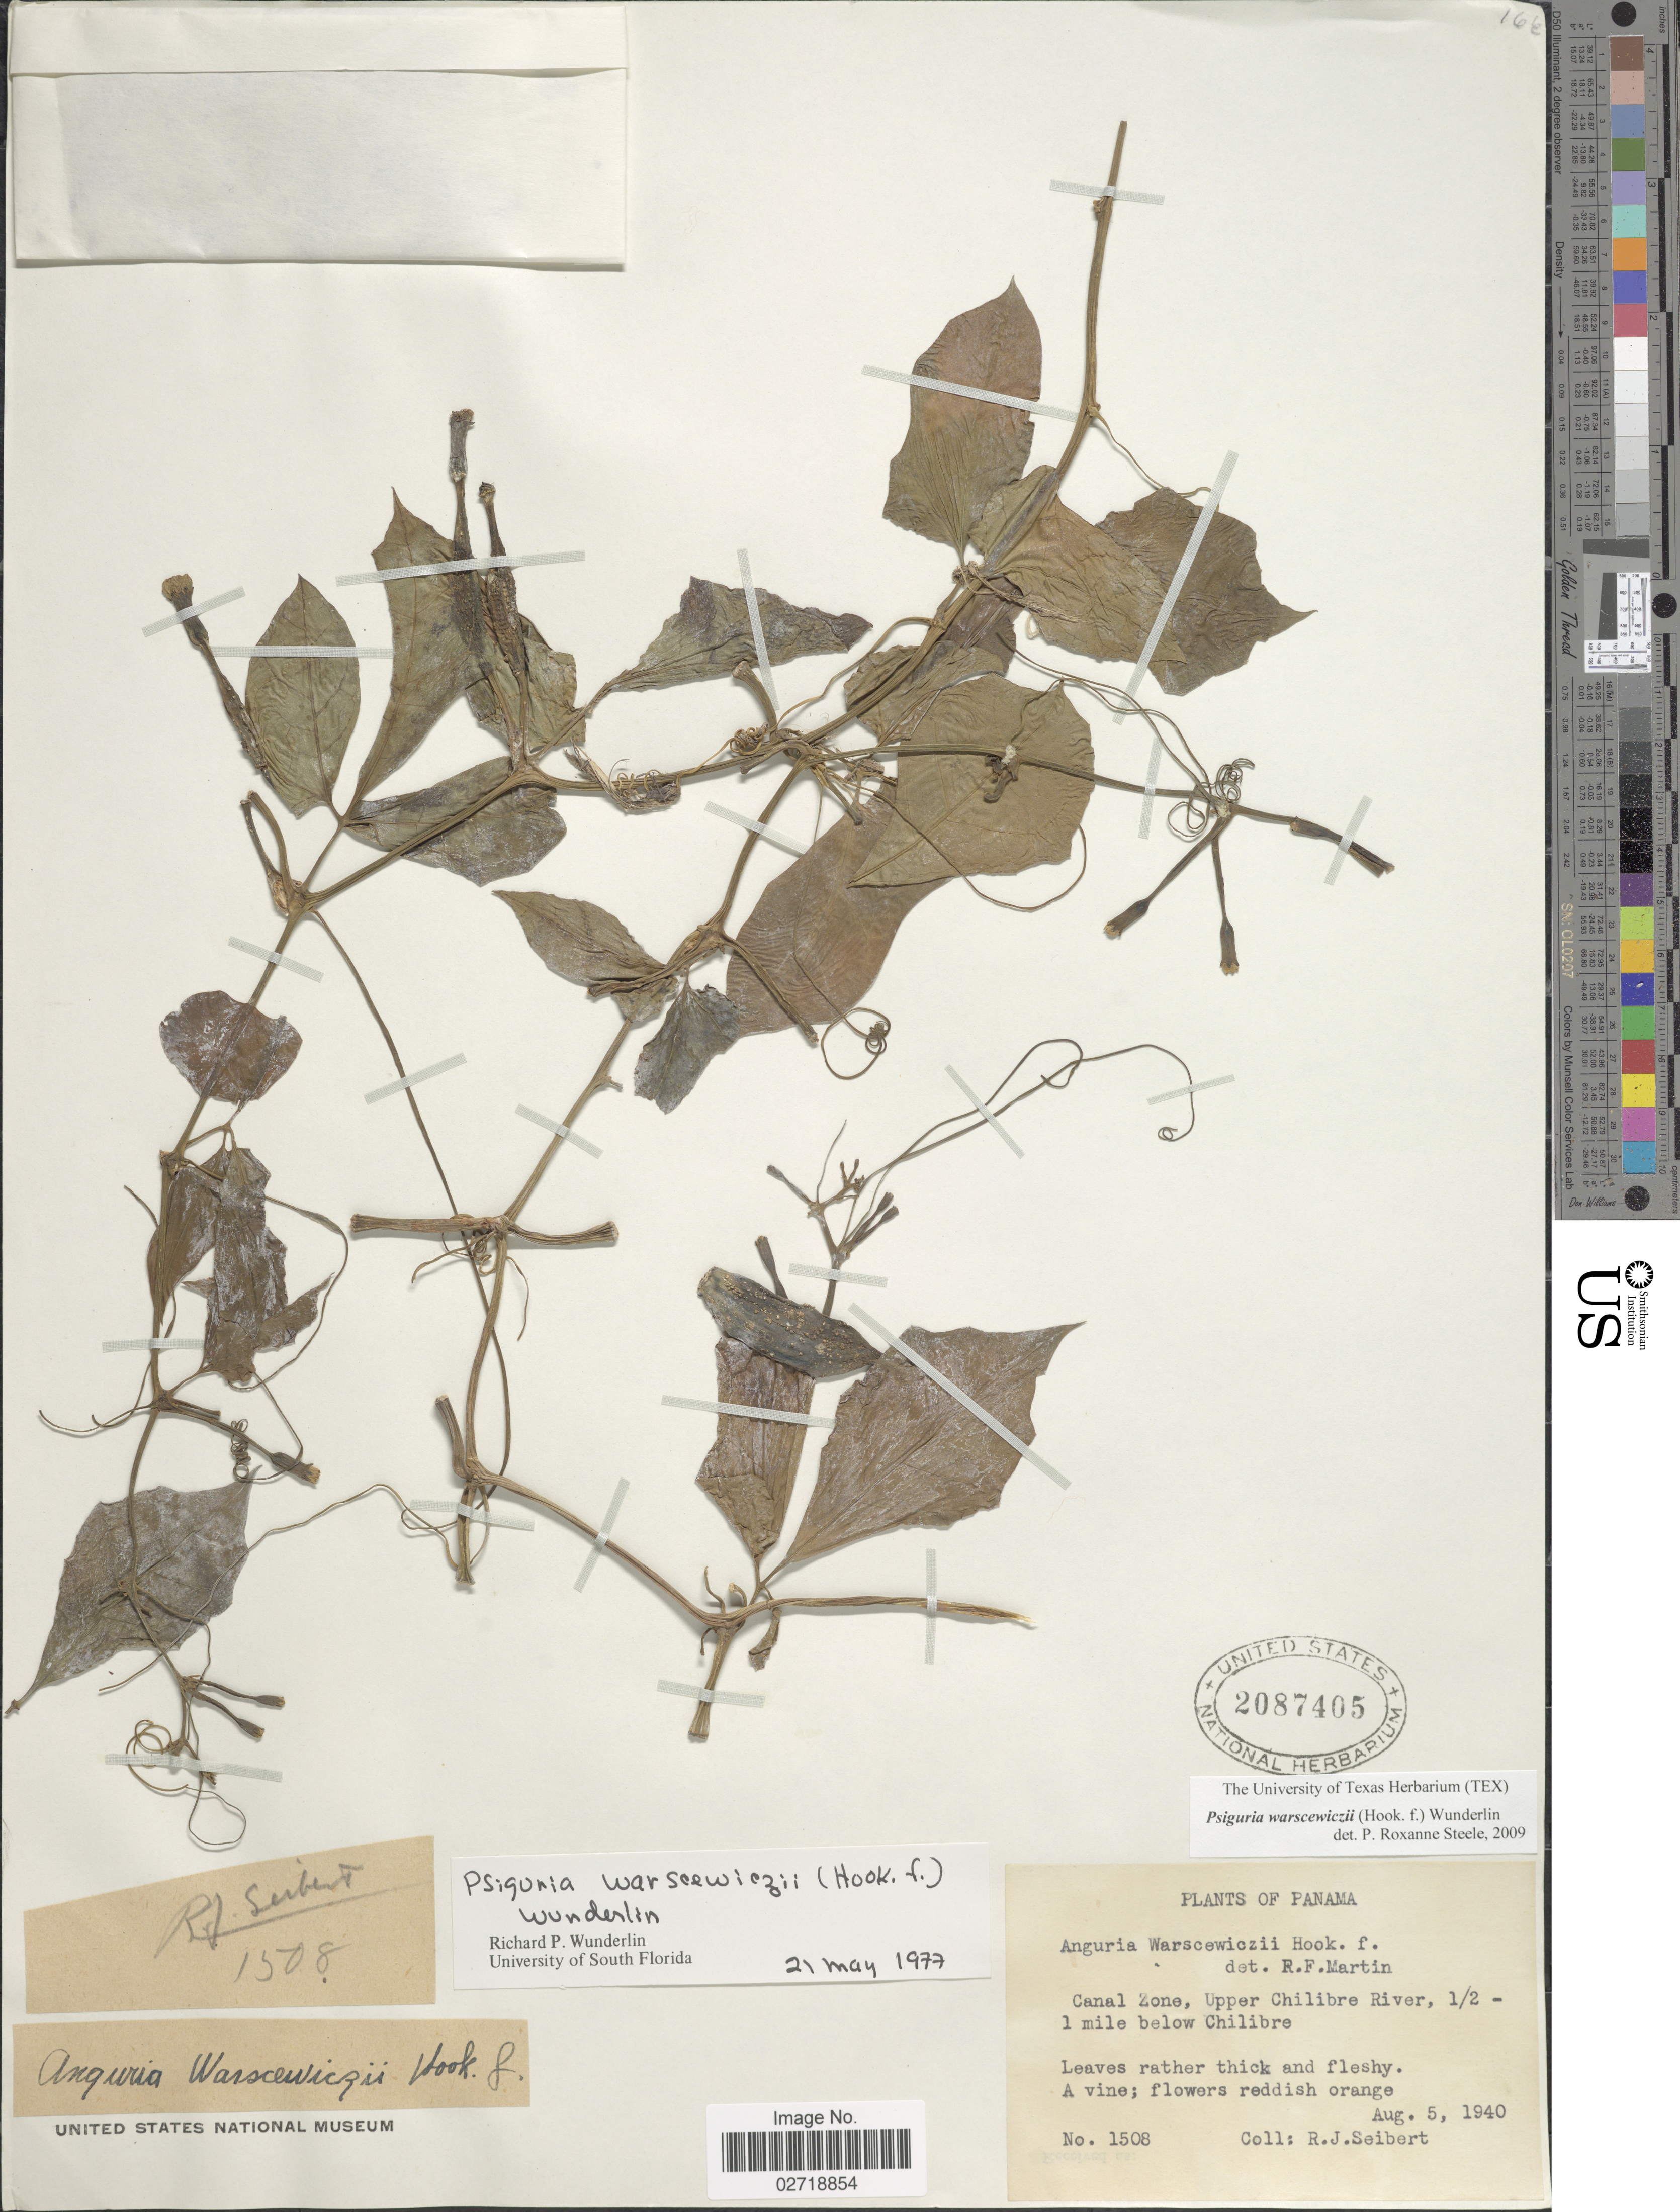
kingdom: Plantae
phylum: Tracheophyta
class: Magnoliopsida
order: Cucurbitales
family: Cucurbitaceae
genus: Psiguria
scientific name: Psiguria warscewiczii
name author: (Hook. f.) Wunderlin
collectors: R. J. Seibert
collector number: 1508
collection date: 1940-08-05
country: Panama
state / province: Colón / Panamá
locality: Canal Zone, Upper Chilibre River, 1/2 - 1 mile below Chilibre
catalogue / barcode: US 2087405